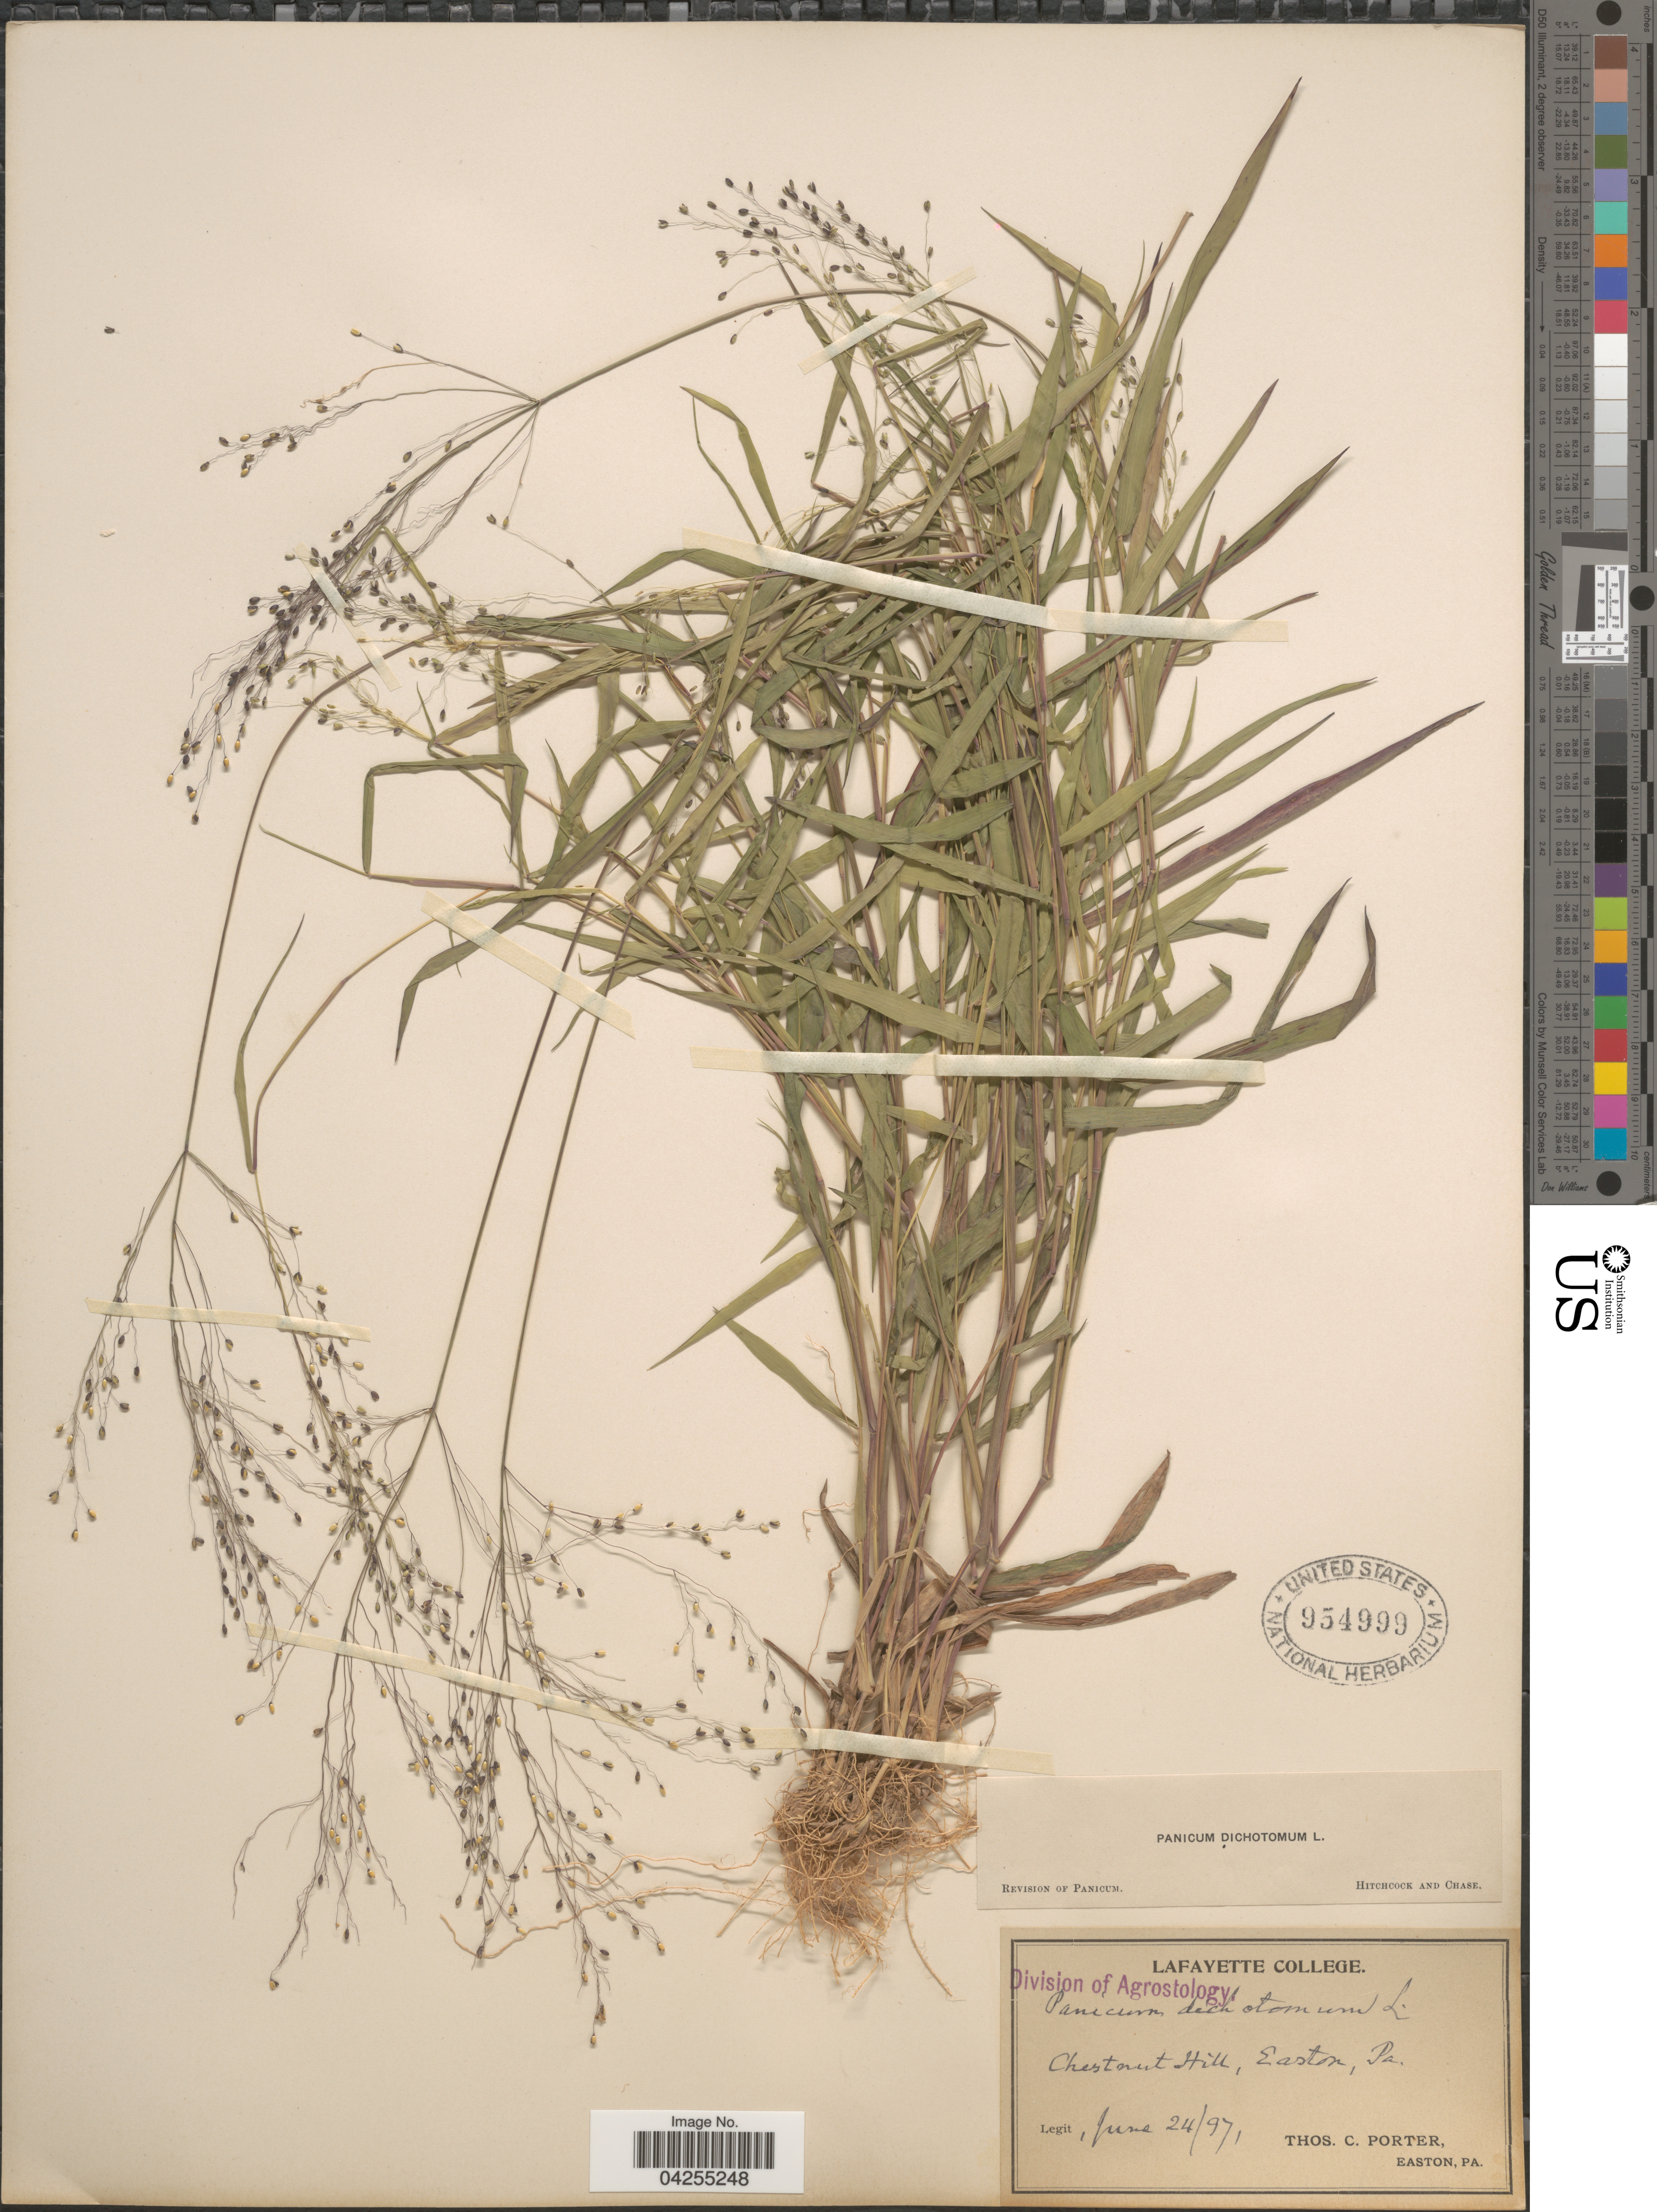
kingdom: Plantae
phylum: Tracheophyta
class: Liliopsida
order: Poales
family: Poaceae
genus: Dichanthelium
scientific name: Dichanthelium dichotomum var. dichotomum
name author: (L.) Gould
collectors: T. Porter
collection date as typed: Transcribed d/m/y: 24/6/97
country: United States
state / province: Pennsylvania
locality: Chestnut Hill, Easton.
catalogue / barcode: US 954999